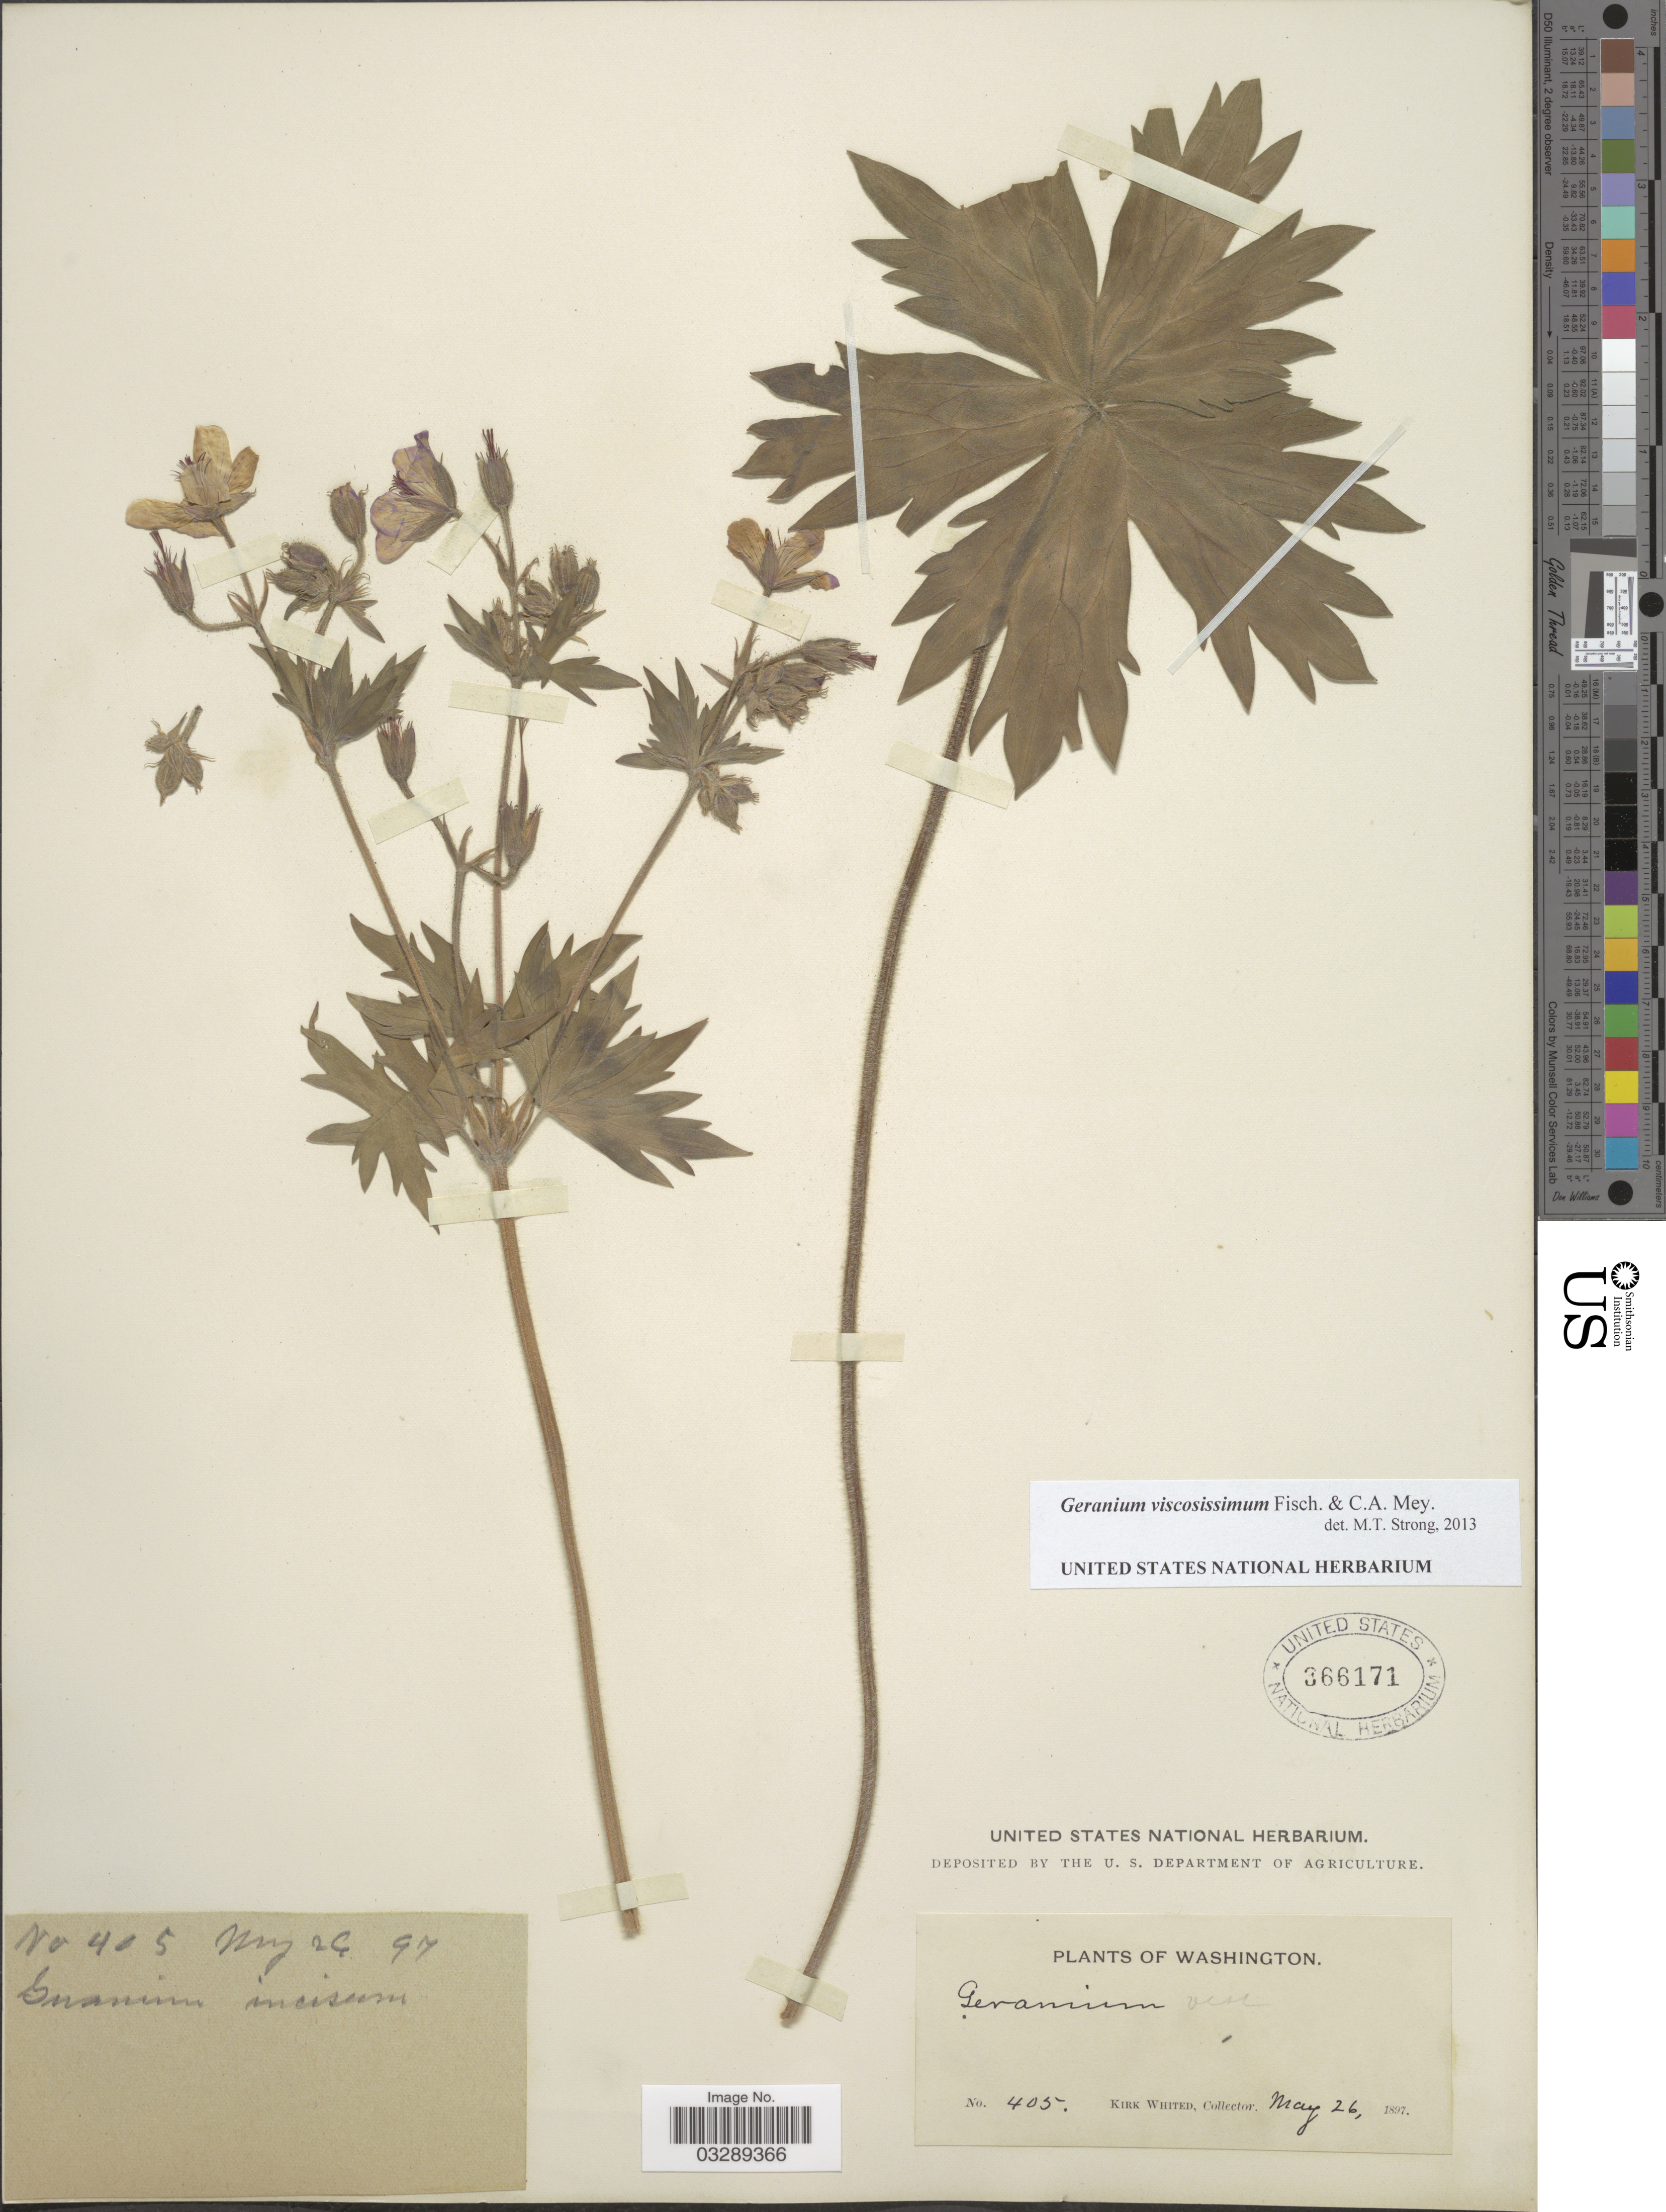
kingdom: Plantae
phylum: Tracheophyta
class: Magnoliopsida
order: Geraniales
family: Geraniaceae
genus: Geranium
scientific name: Geranium viscosissimum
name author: Fisch. & C.A. Mey.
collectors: K. Whited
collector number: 405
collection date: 1897-05-26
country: United States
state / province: Washington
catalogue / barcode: US 366171